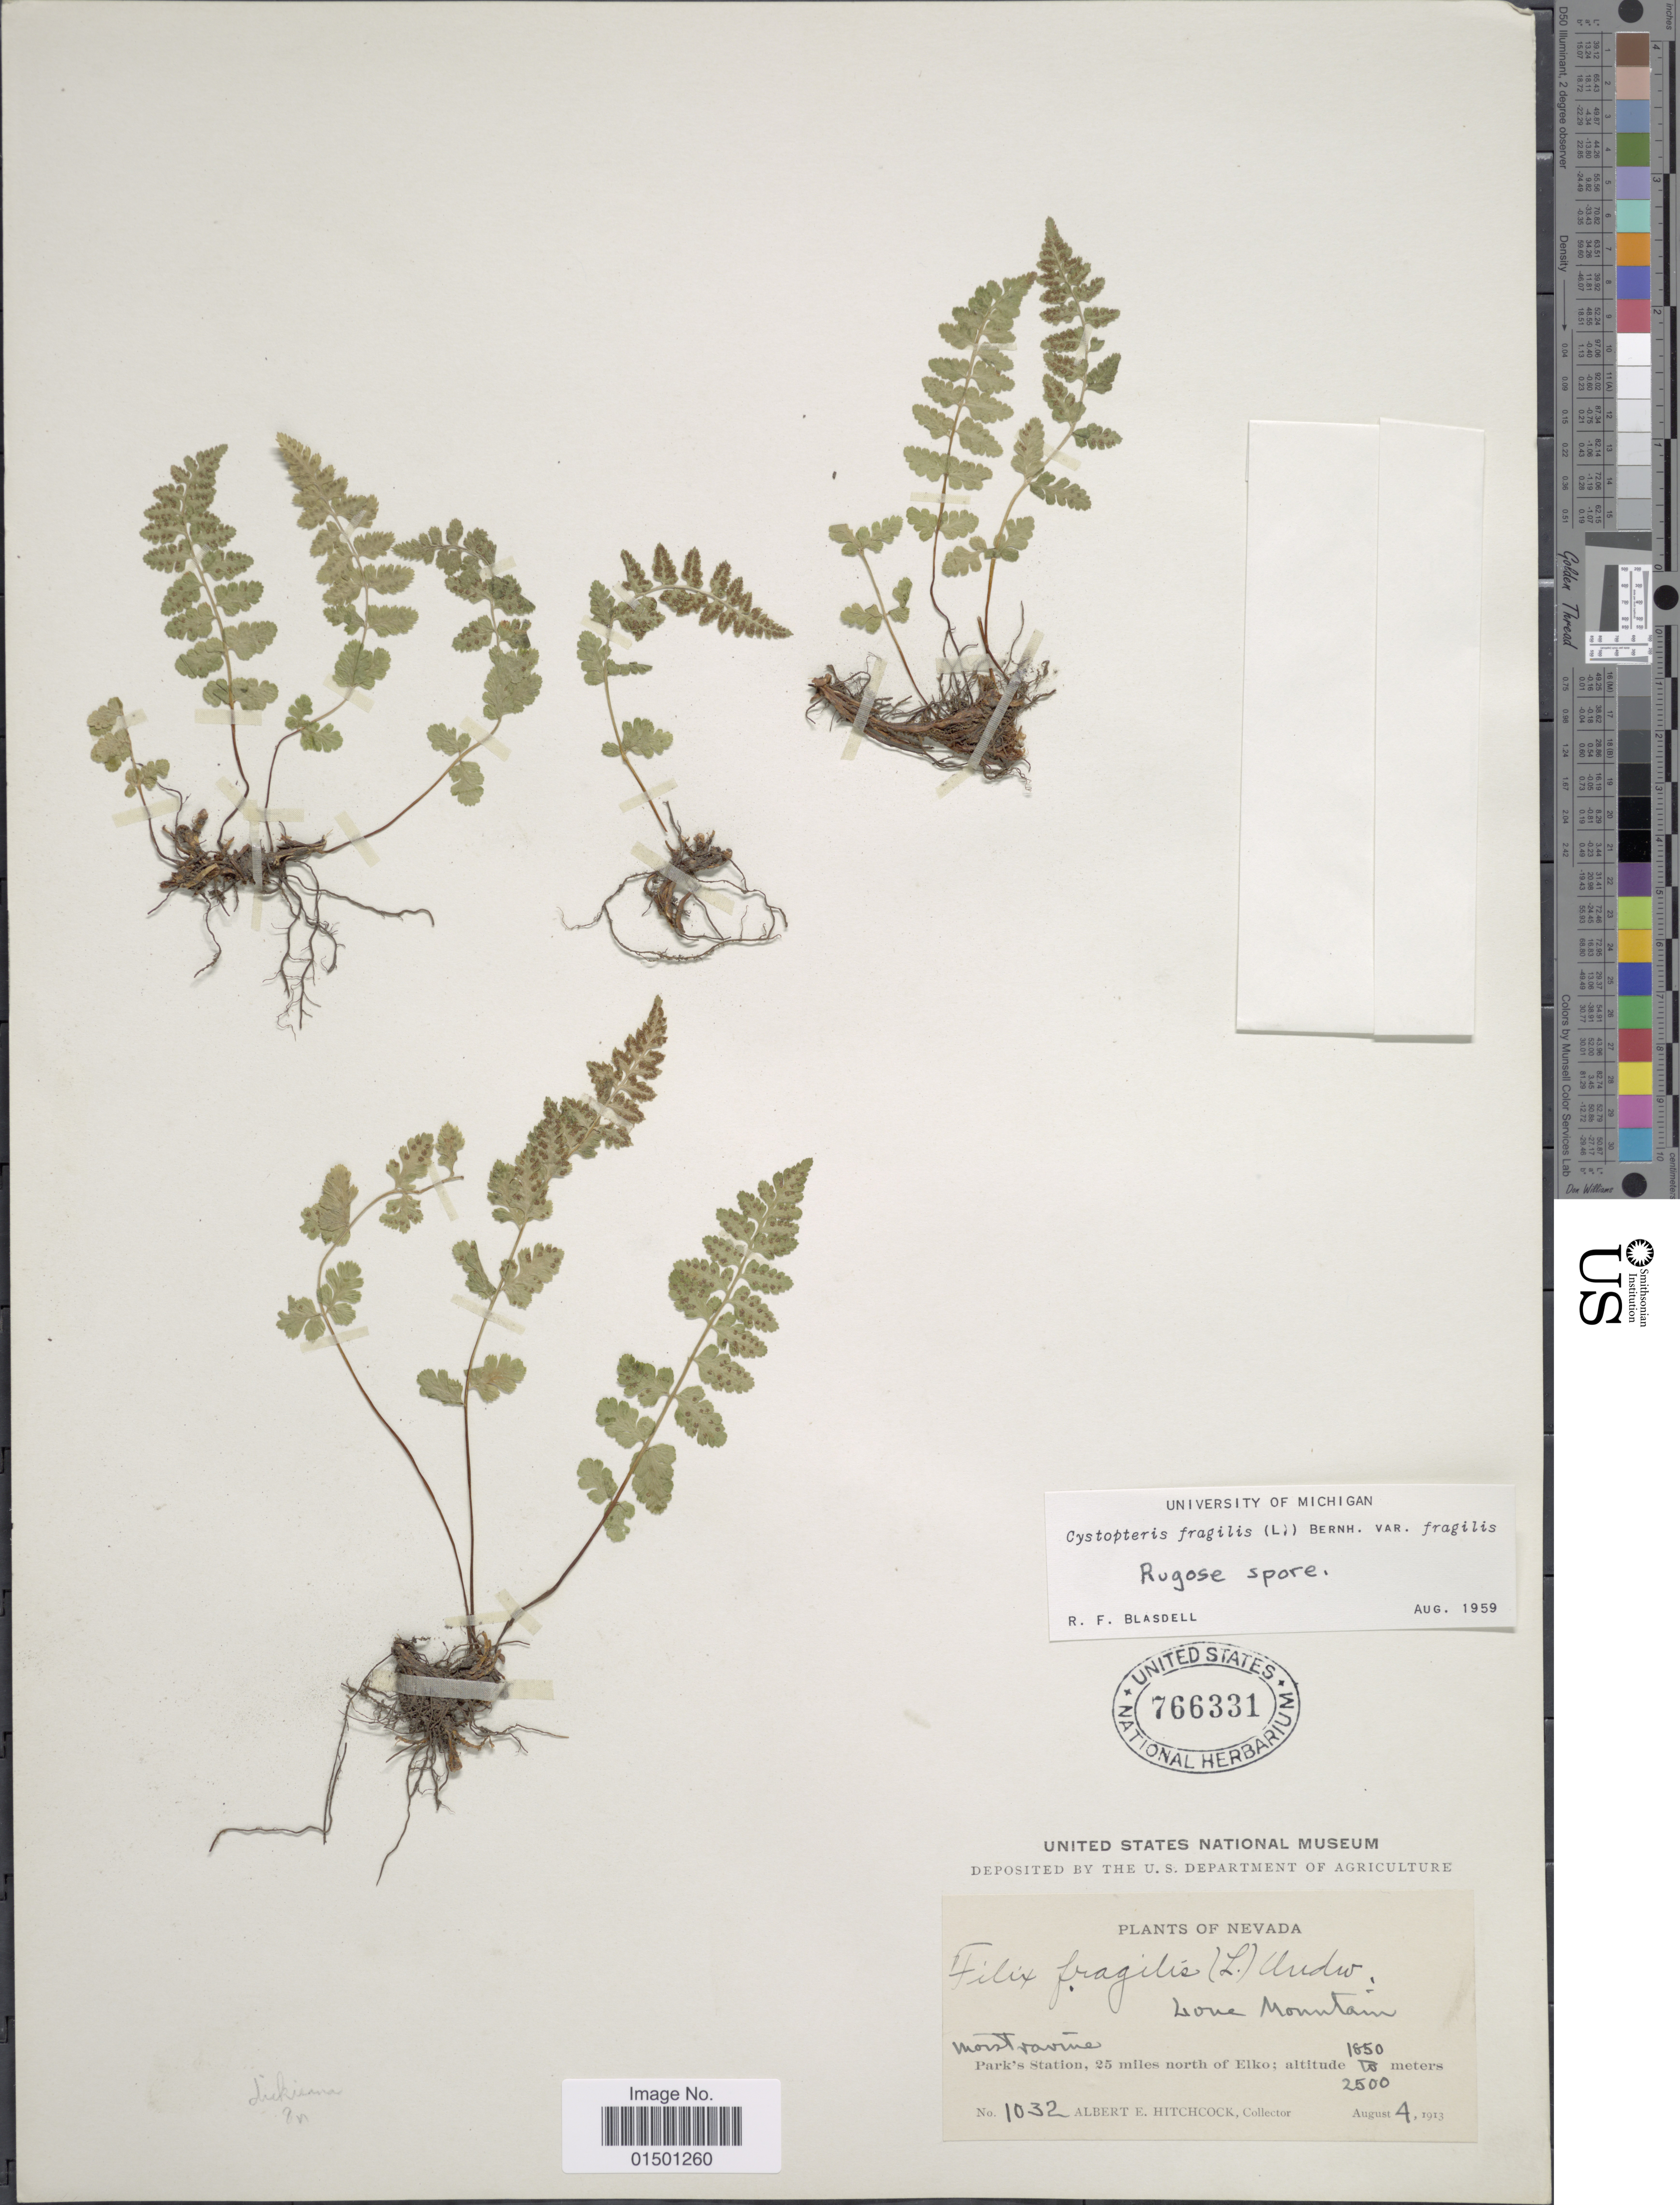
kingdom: Plantae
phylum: Tracheophyta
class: Polypodiopsida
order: Polypodiales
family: Cystopteridaceae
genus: Cystopteris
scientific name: Cystopteris fragilis var. dickieana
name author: B. Boivin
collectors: A. S. Hitchcock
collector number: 1032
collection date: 1913-08-04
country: United States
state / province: Nevada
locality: Lone Mountain, Park's Station, 25 miles north of Elko.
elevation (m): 1850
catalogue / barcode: US 766331